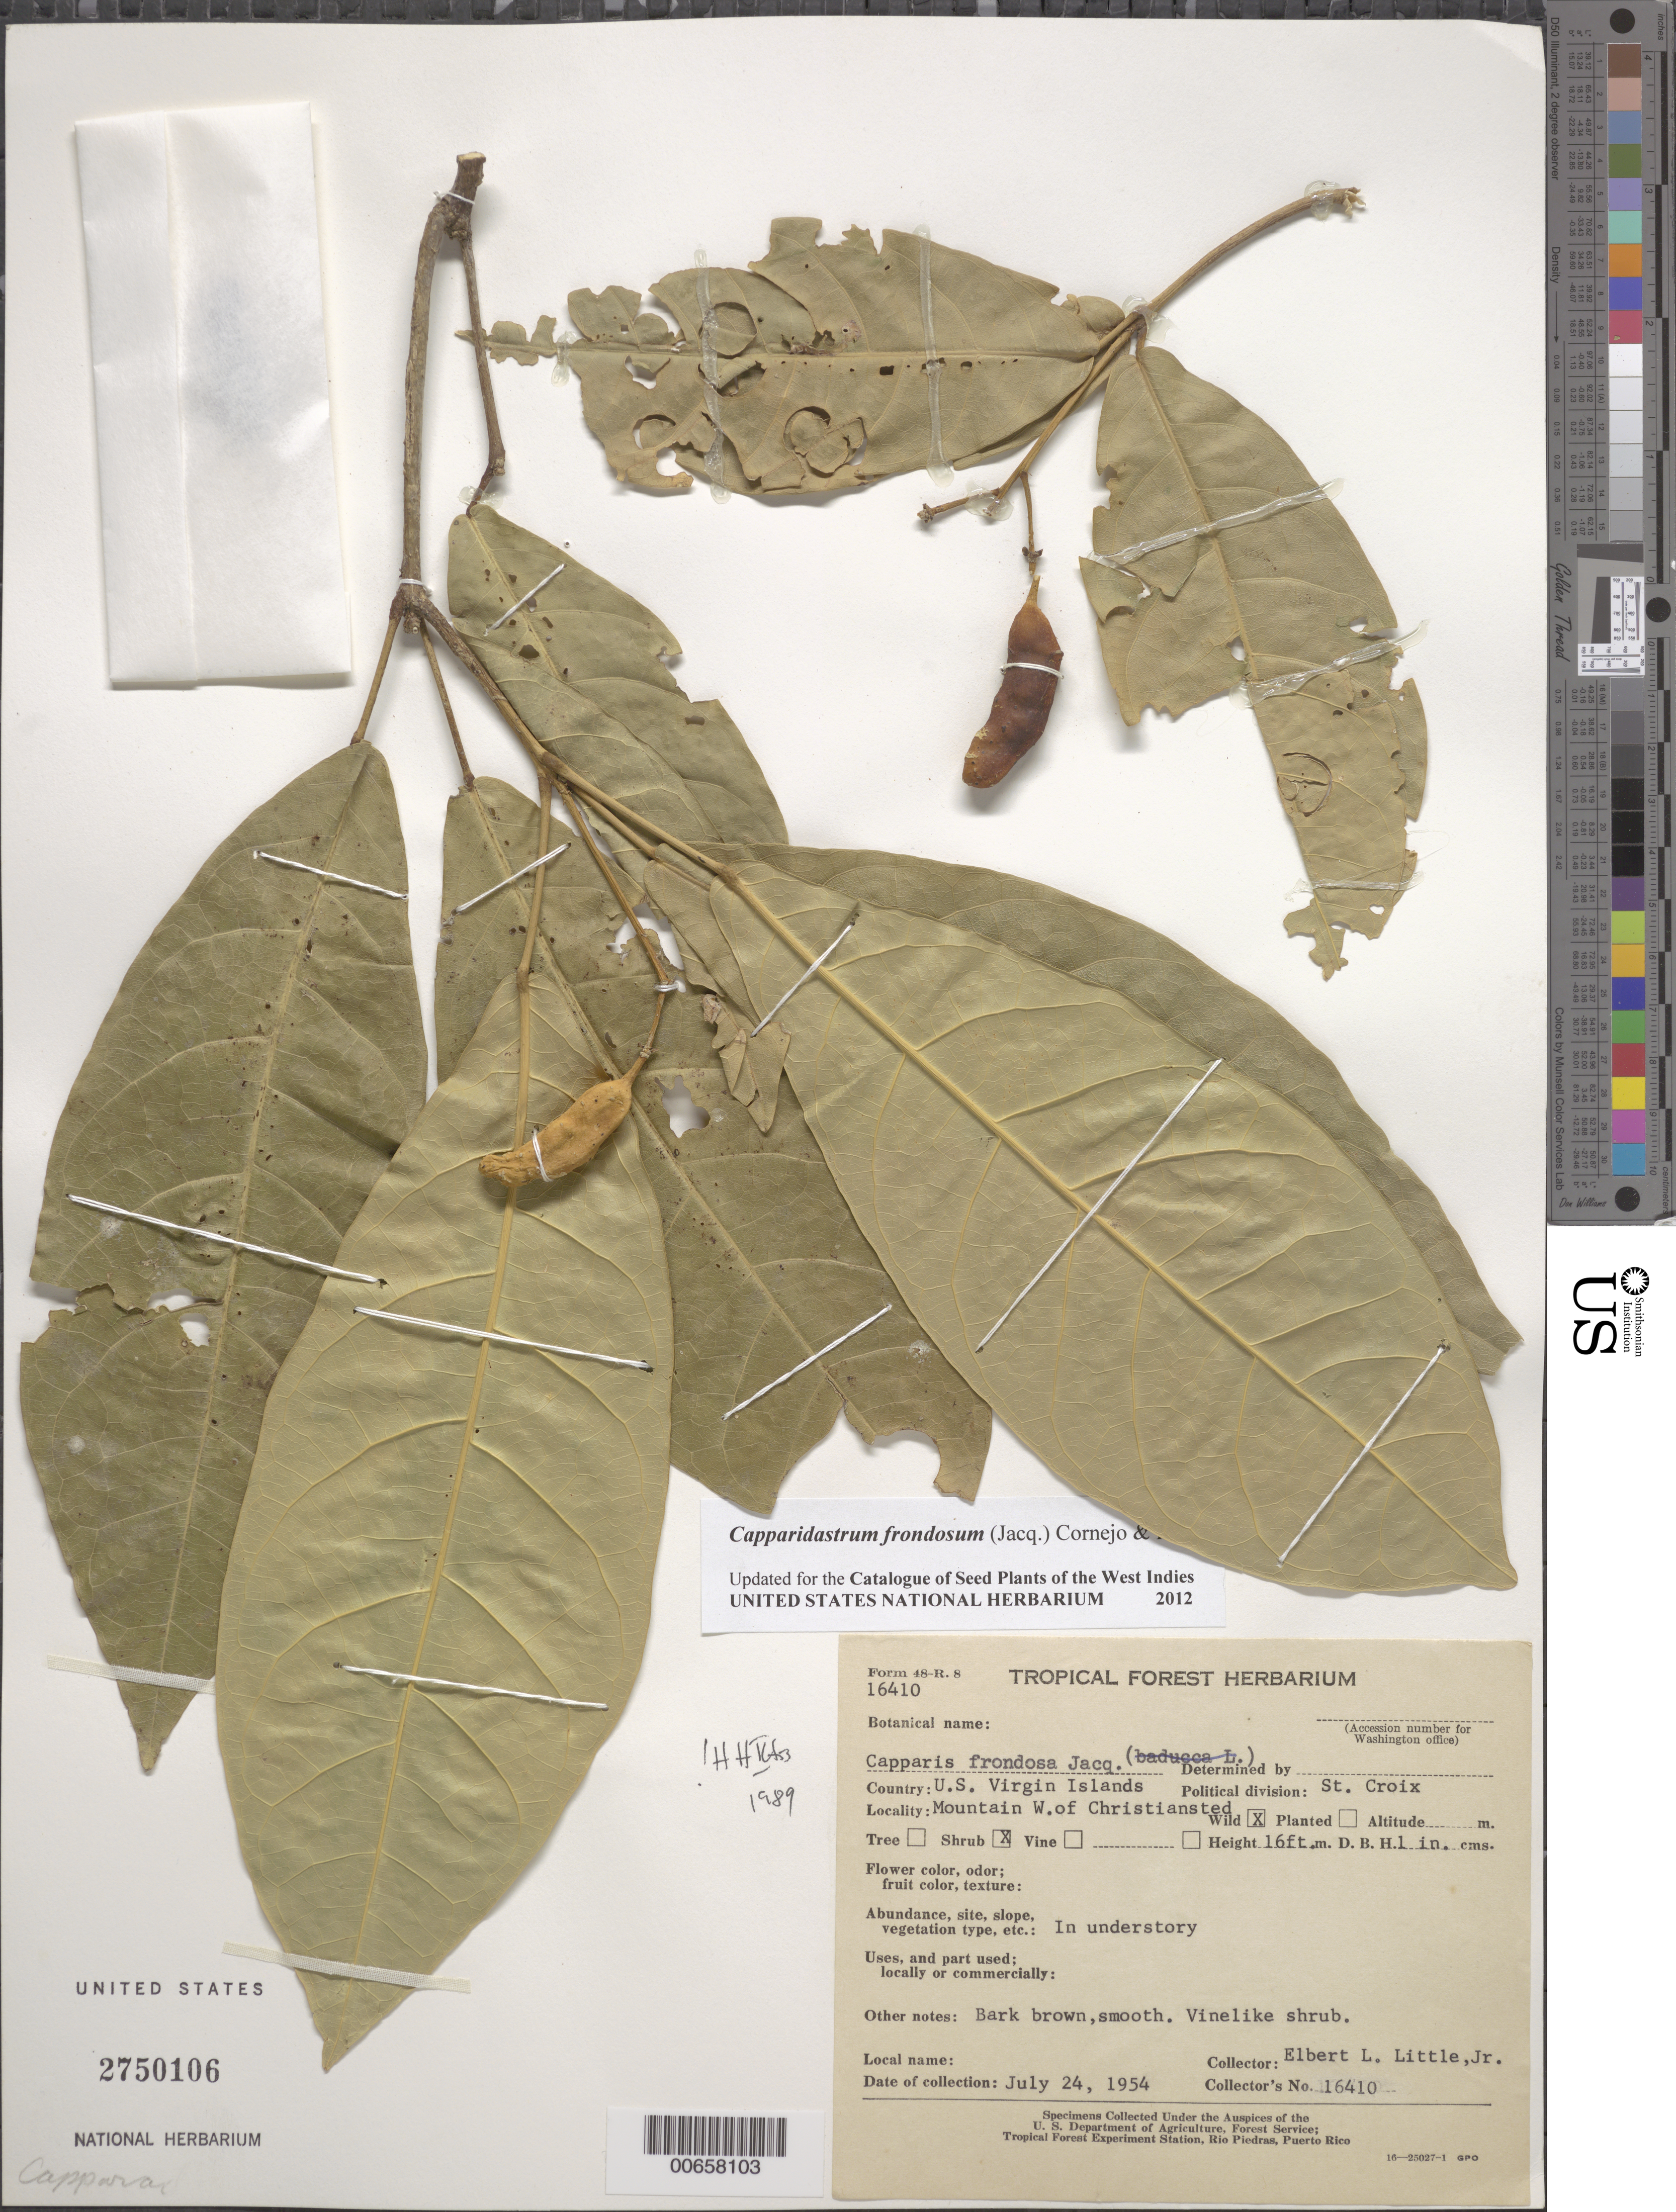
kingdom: Plantae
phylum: Tracheophyta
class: Magnoliopsida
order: Brassicales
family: Capparaceae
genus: Capparis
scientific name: Capparis frondosa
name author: Jacq.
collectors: E. L. Little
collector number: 16410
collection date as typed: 24 Jul 1954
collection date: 1954-07-24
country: U.S. Virgin Islands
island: St. Croix Island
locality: Mountain W of Christiansted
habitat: In understory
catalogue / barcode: US 2750106